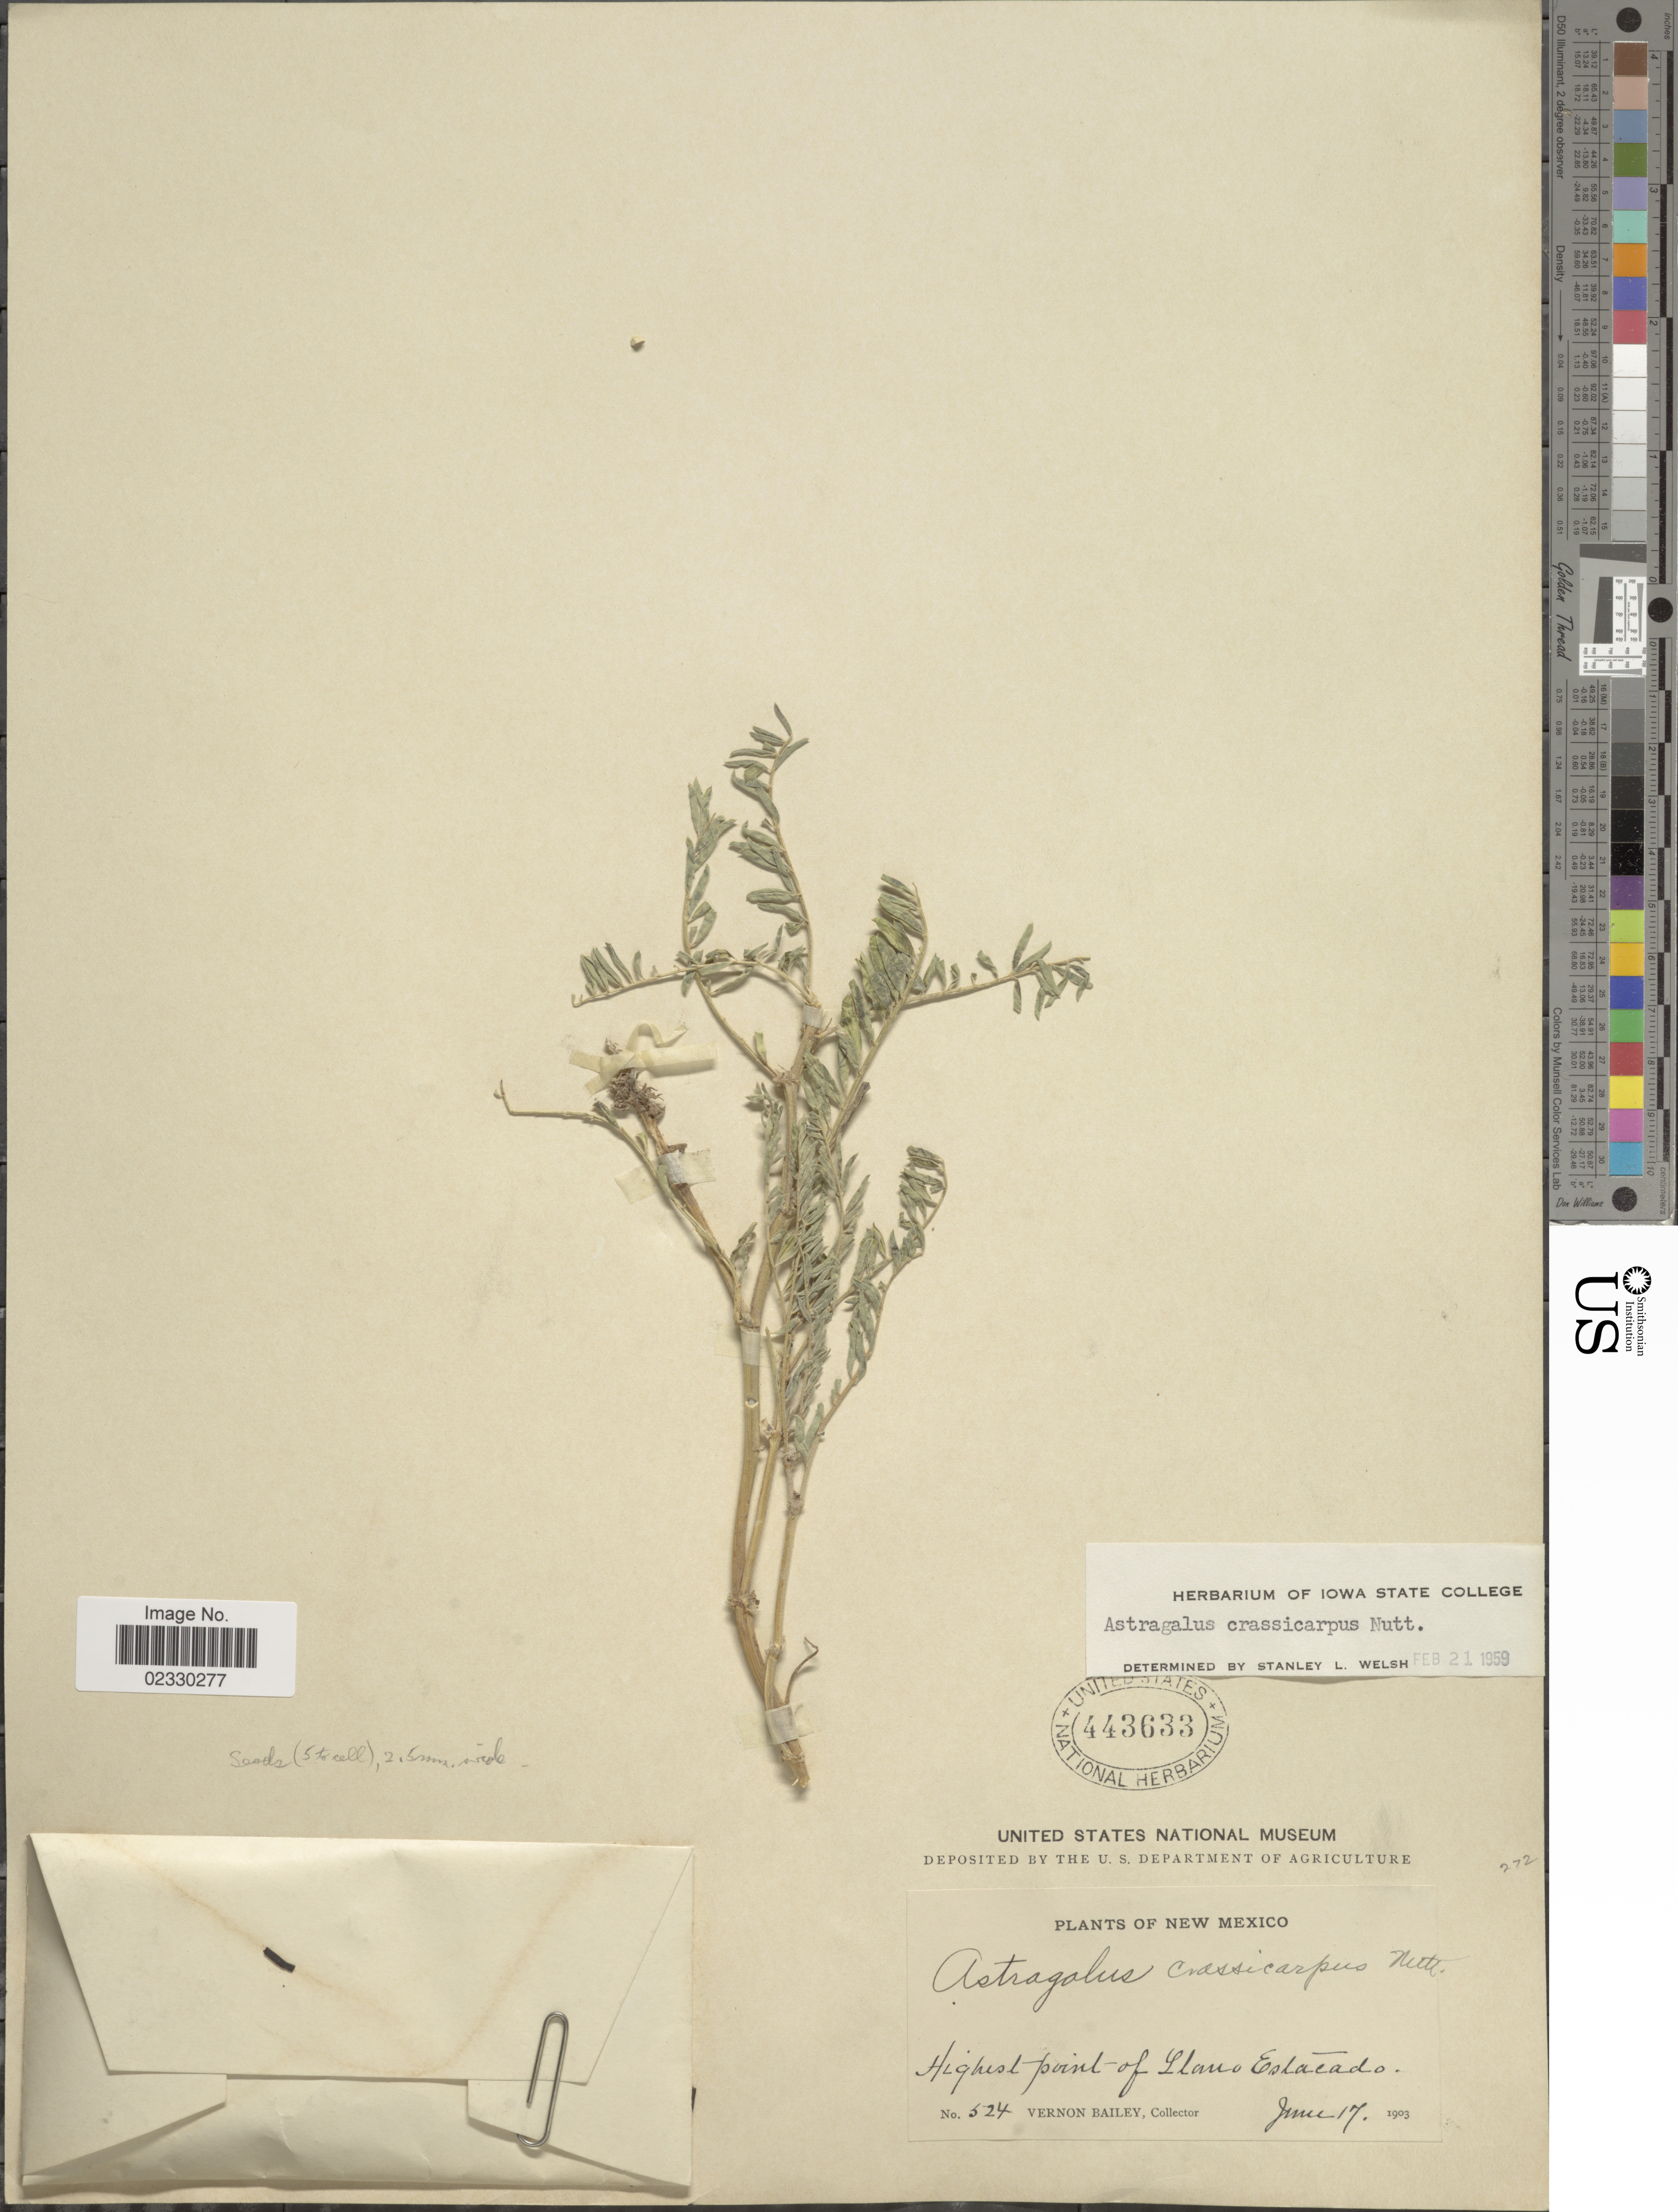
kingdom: Plantae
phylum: Tracheophyta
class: Magnoliopsida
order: Fabales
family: Fabaceae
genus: Astragalus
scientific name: Astragalus crassicarpus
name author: Nutt.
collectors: V. O. Bailey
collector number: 524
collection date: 1903-06-17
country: United States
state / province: New Mexico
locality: Highest point of Llano Estacadao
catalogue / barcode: US 443633